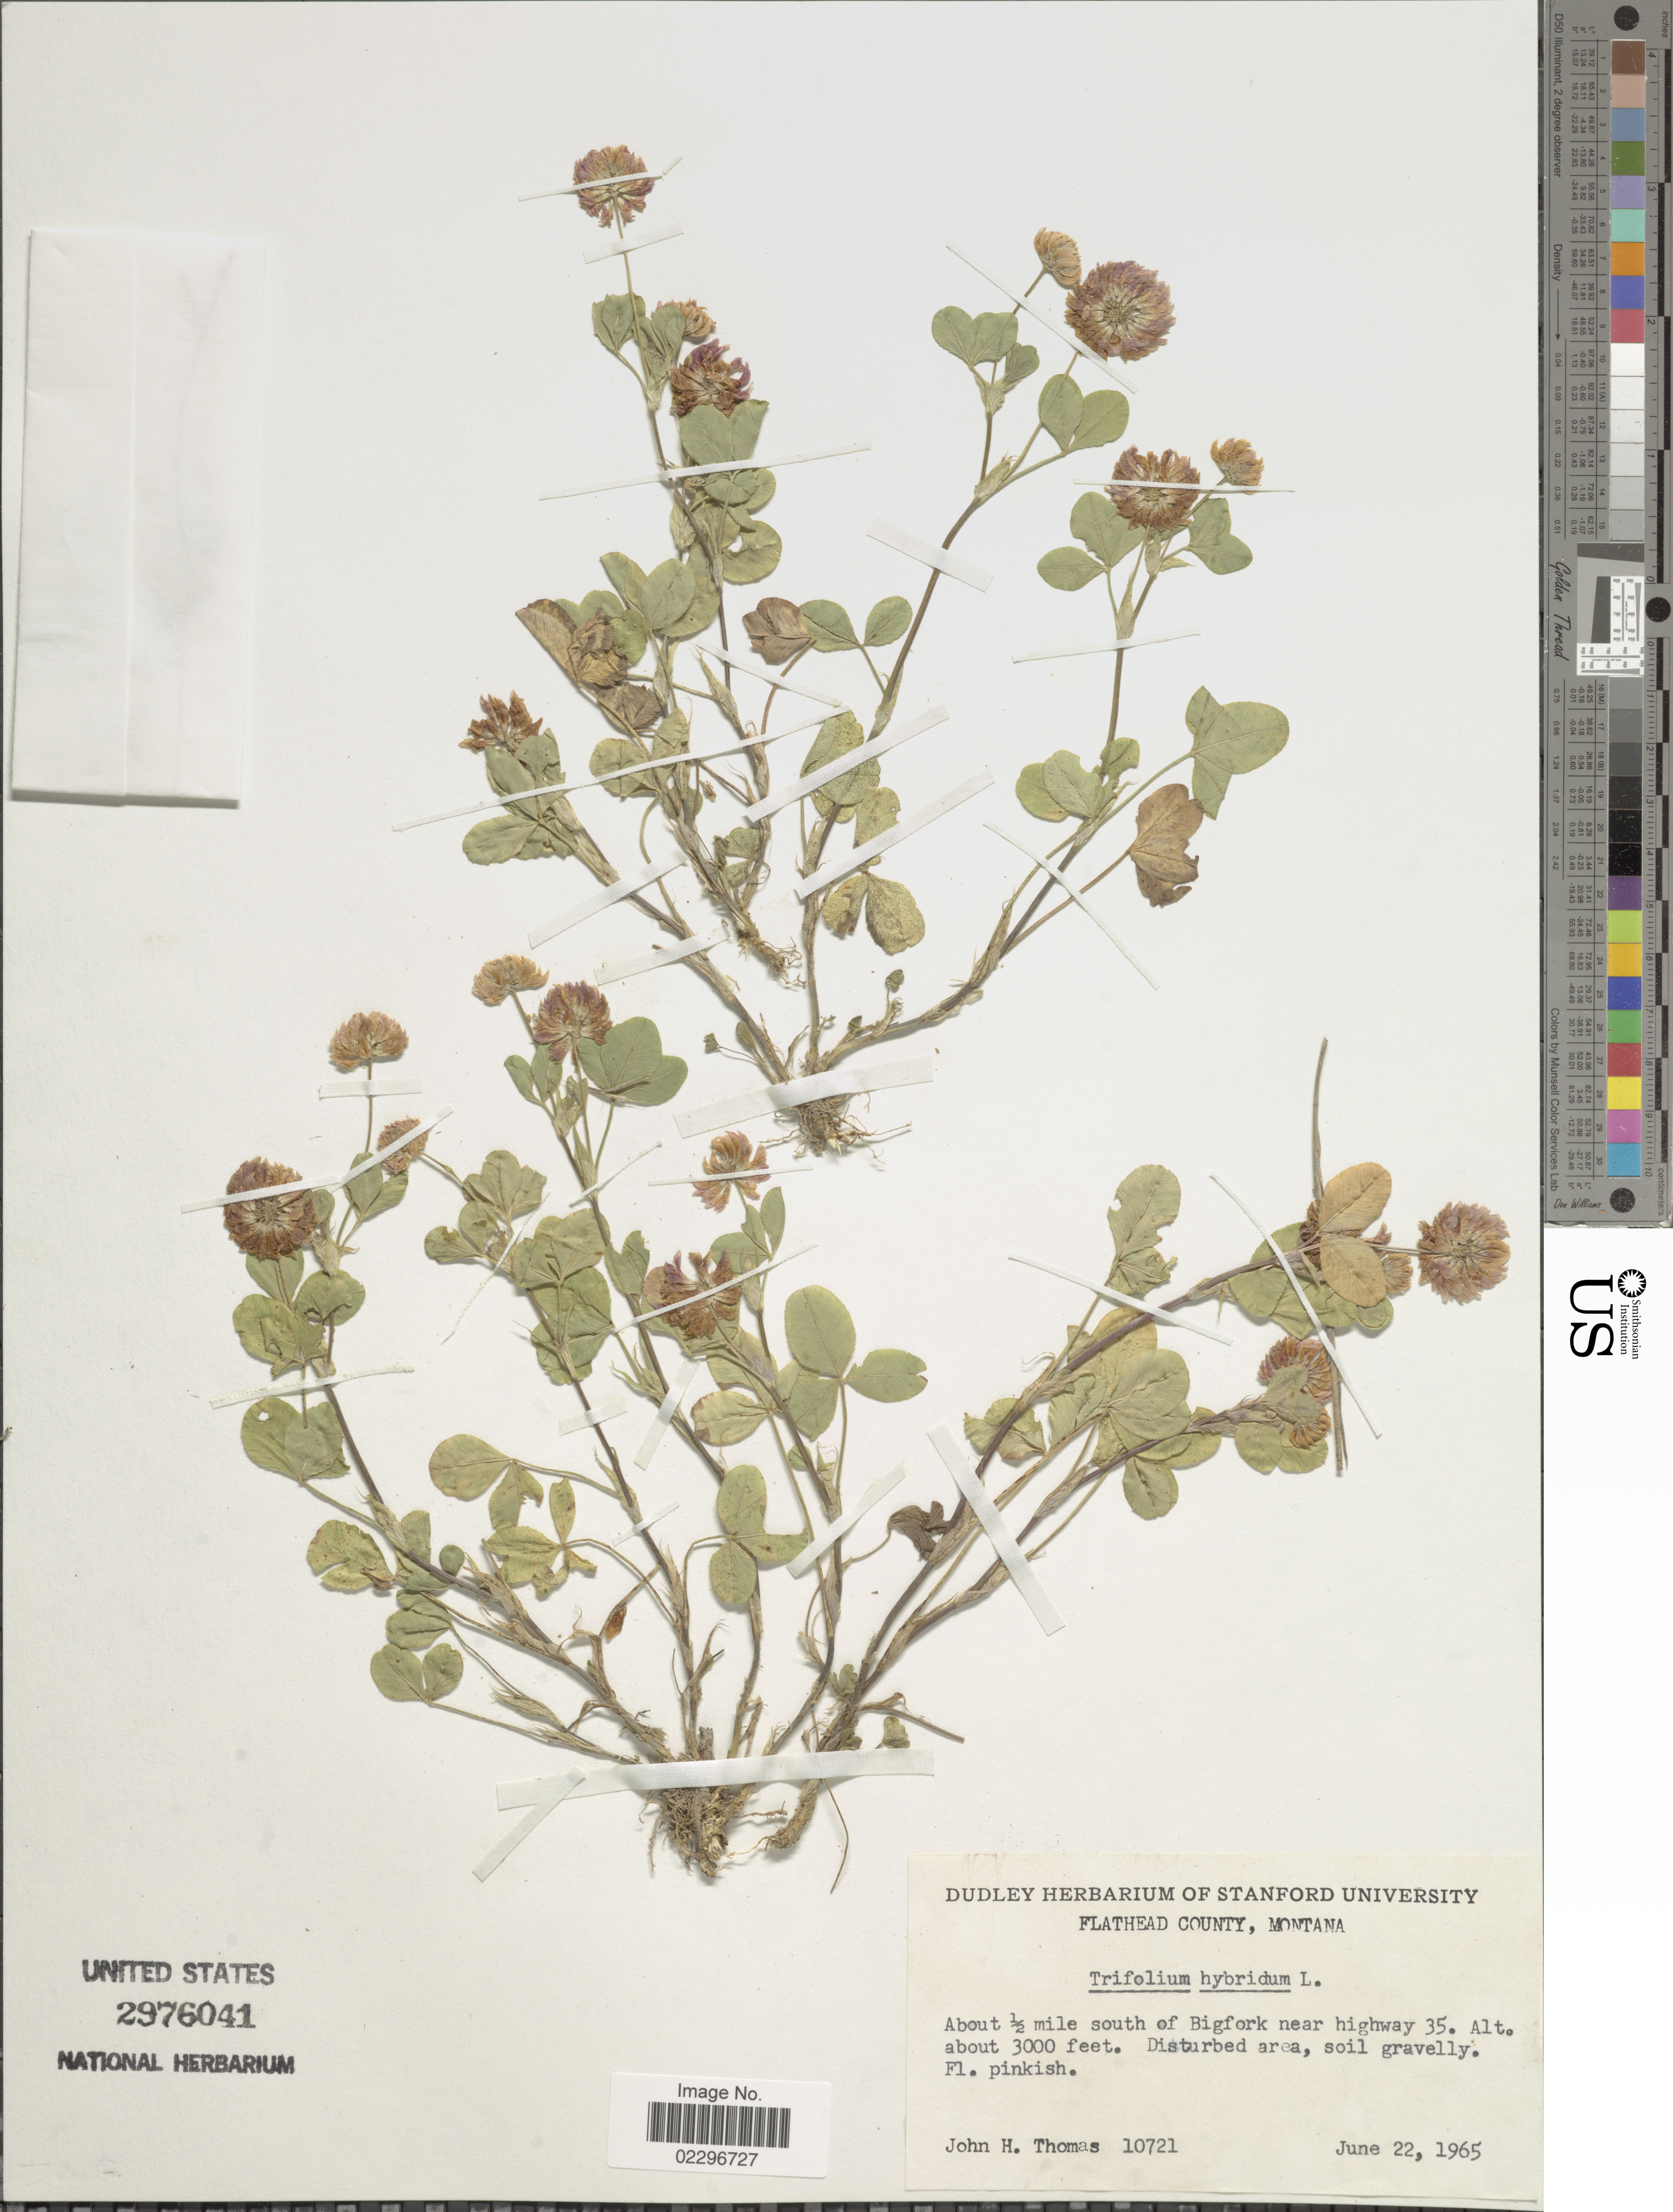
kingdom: Plantae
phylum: Tracheophyta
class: Magnoliopsida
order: Fabales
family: Fabaceae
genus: Trifolium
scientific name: Trifolium hybridum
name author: L.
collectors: J. H. Thomas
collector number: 10721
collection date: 1965-06-22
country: United States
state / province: Montana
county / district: Flathead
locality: About ½ mile south of Bigfork near highway 35.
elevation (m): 914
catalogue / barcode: US 2976041